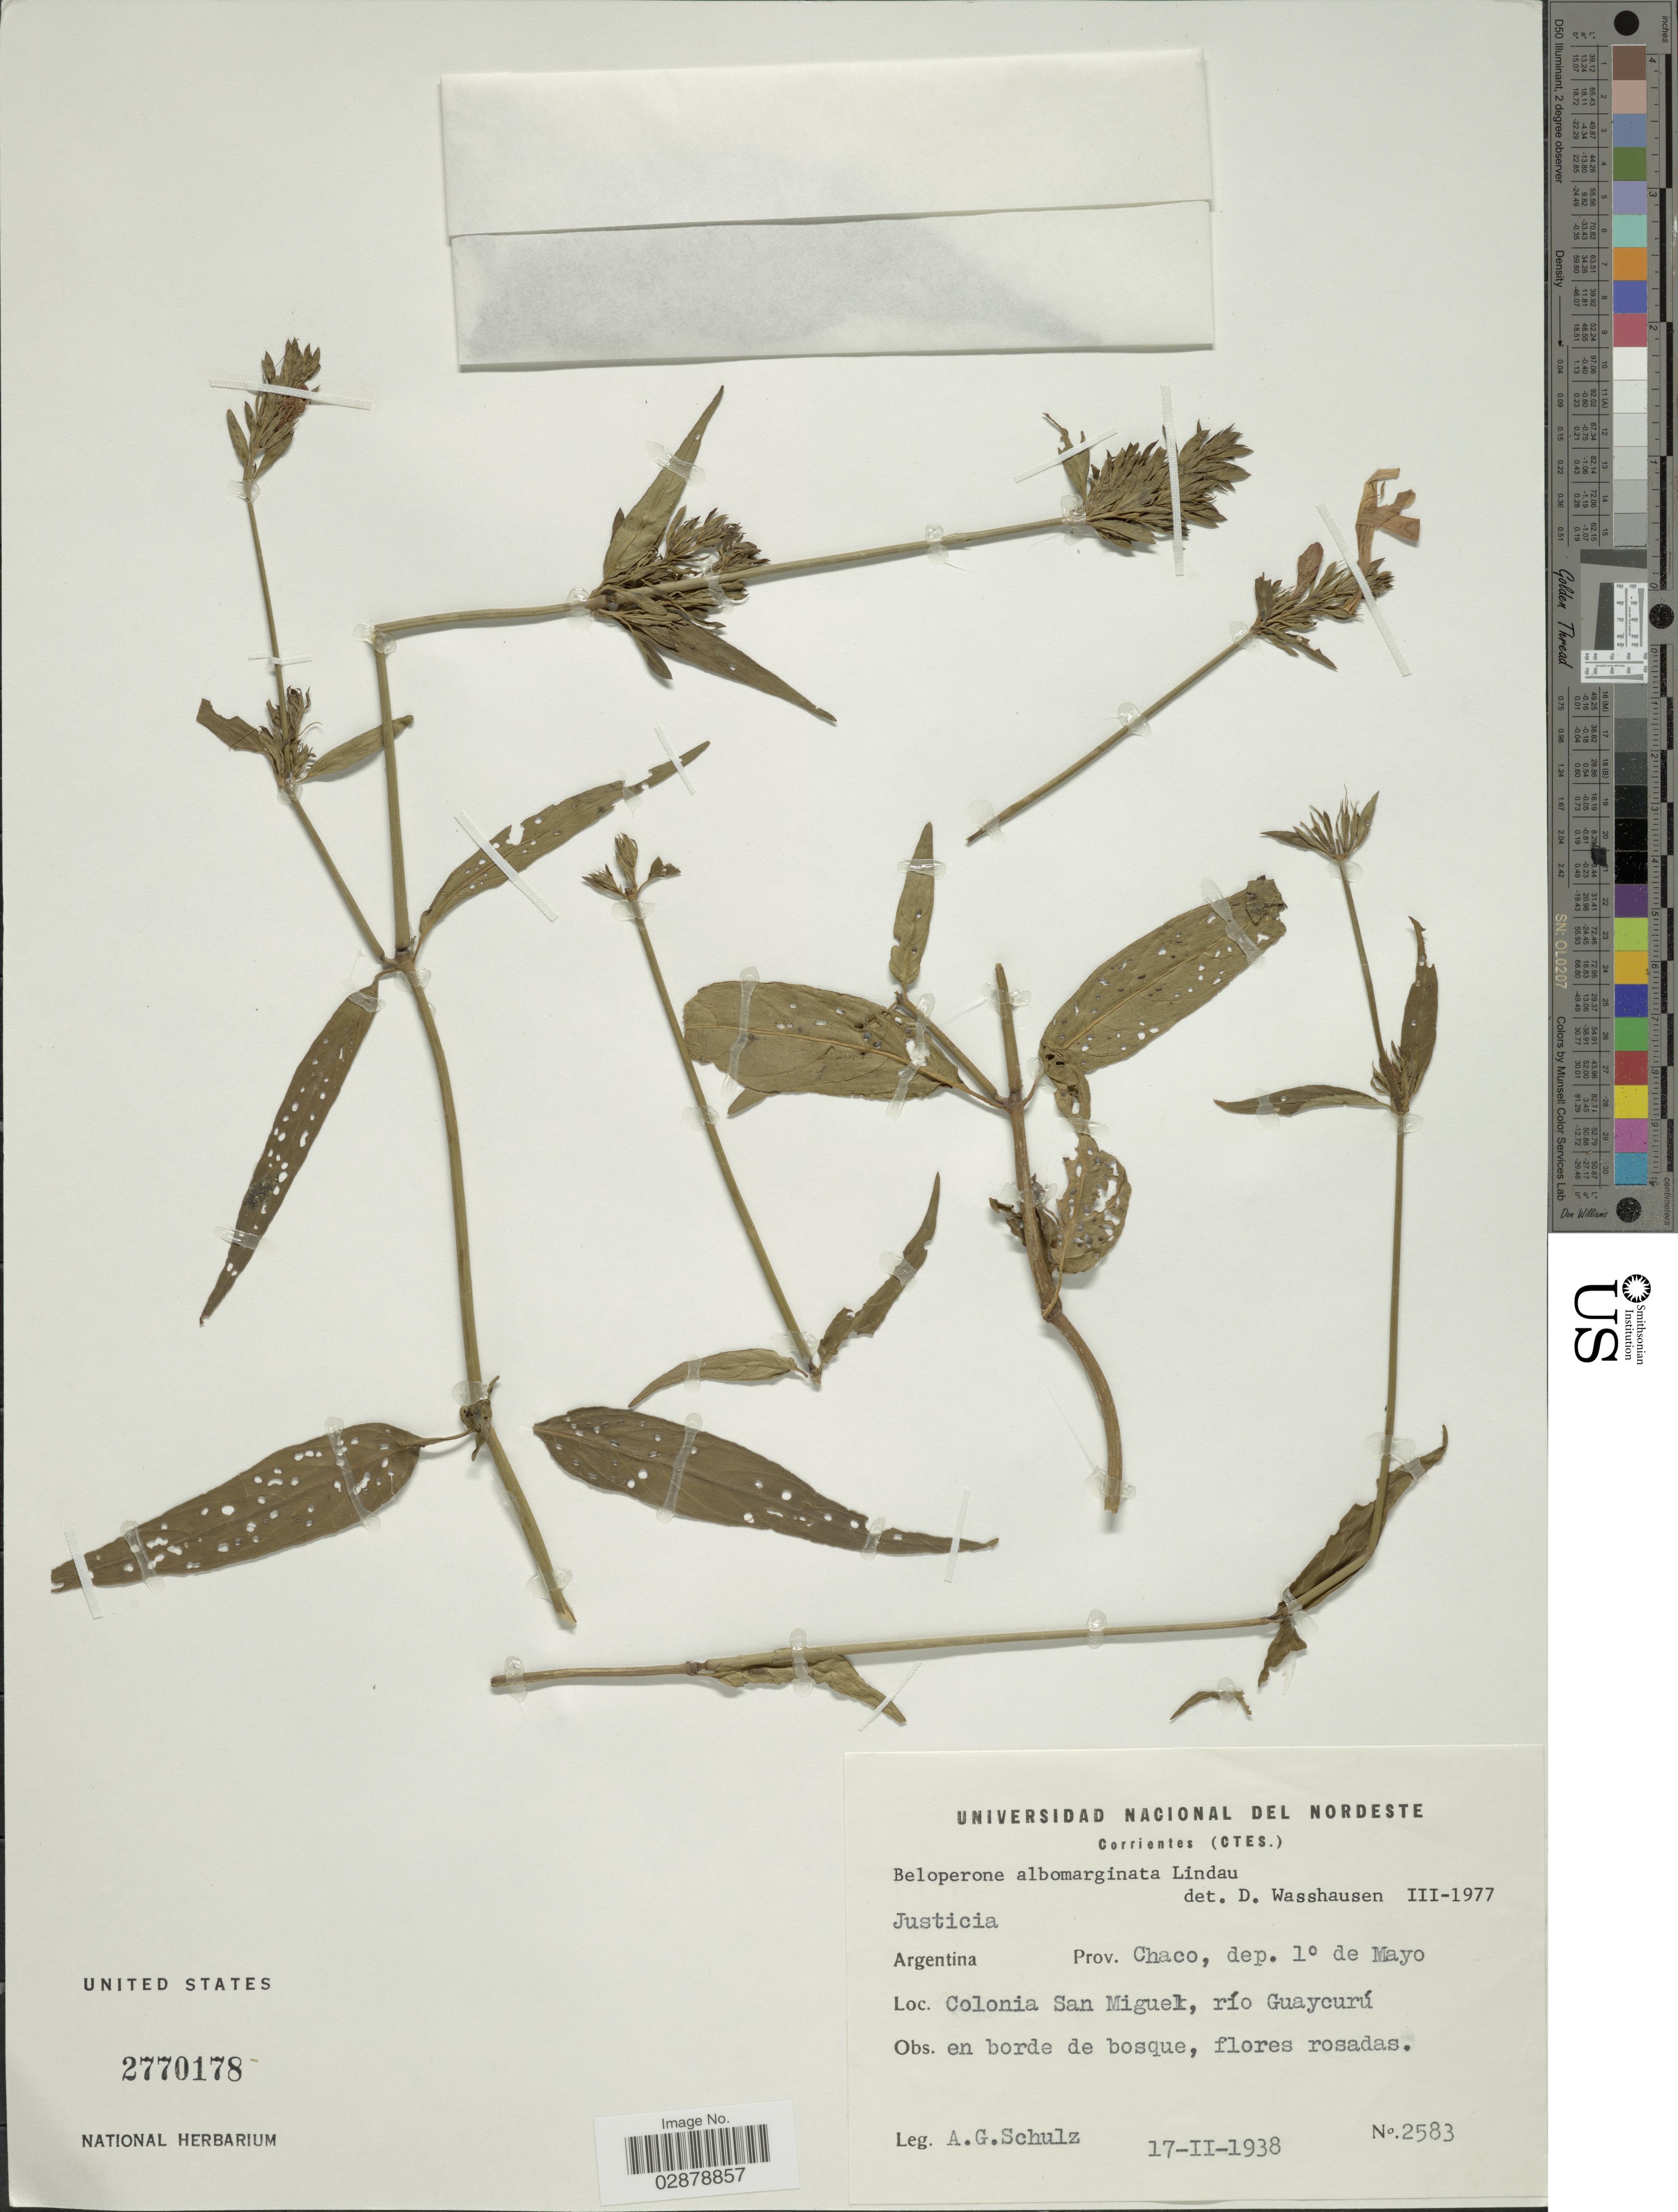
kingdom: Plantae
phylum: Tracheophyta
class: Magnoliopsida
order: Lamiales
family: Acanthaceae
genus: Justicia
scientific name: Justicia dumetorum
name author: Morong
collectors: A. G. Schulz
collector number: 2583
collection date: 1938-02-17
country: Argentina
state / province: Chaco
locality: Dep. 1° de Mayo. Colonia San Miguel, río Guaycurú.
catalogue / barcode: US 2770178